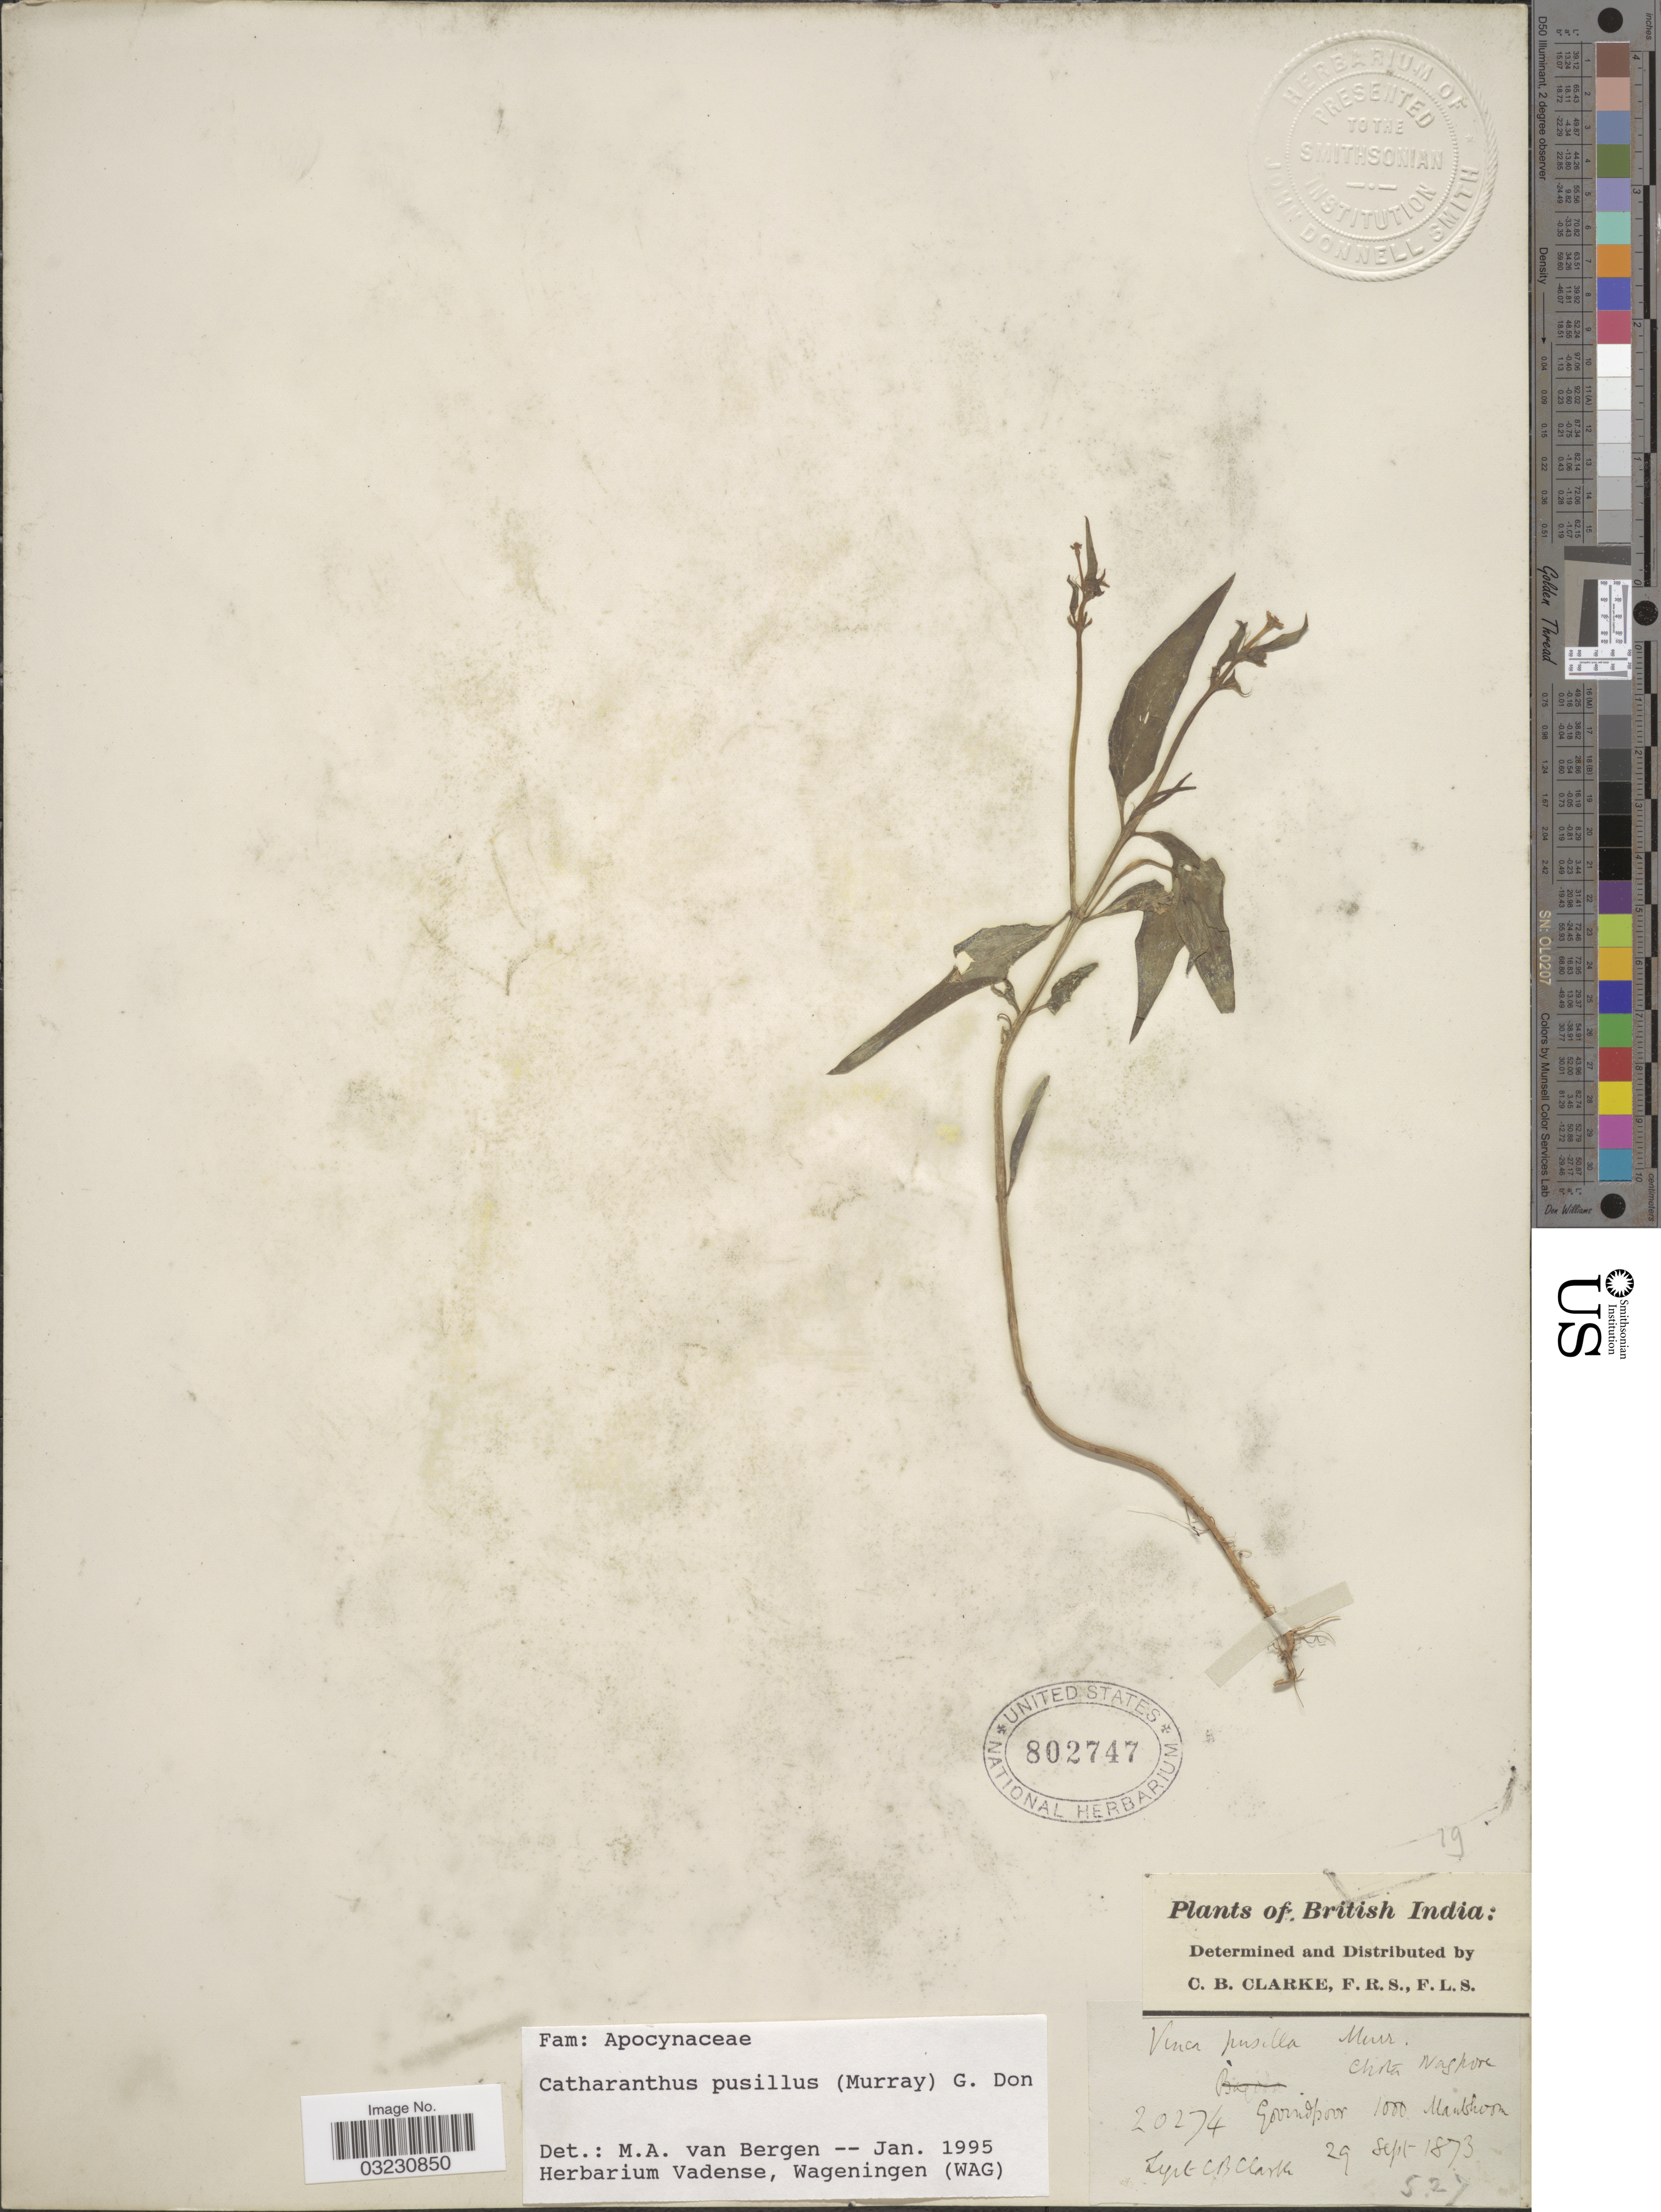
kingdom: Plantae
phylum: Tracheophyta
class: Magnoliopsida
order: Gentianales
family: Apocynaceae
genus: Catharanthus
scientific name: Catharanthus pusillus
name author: (Murray) G. Don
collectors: C. B. Clarke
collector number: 20274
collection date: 1873-09-29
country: India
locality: British India. Chota Nagphore, Govindpoor Manbhoom.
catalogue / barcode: US 802747